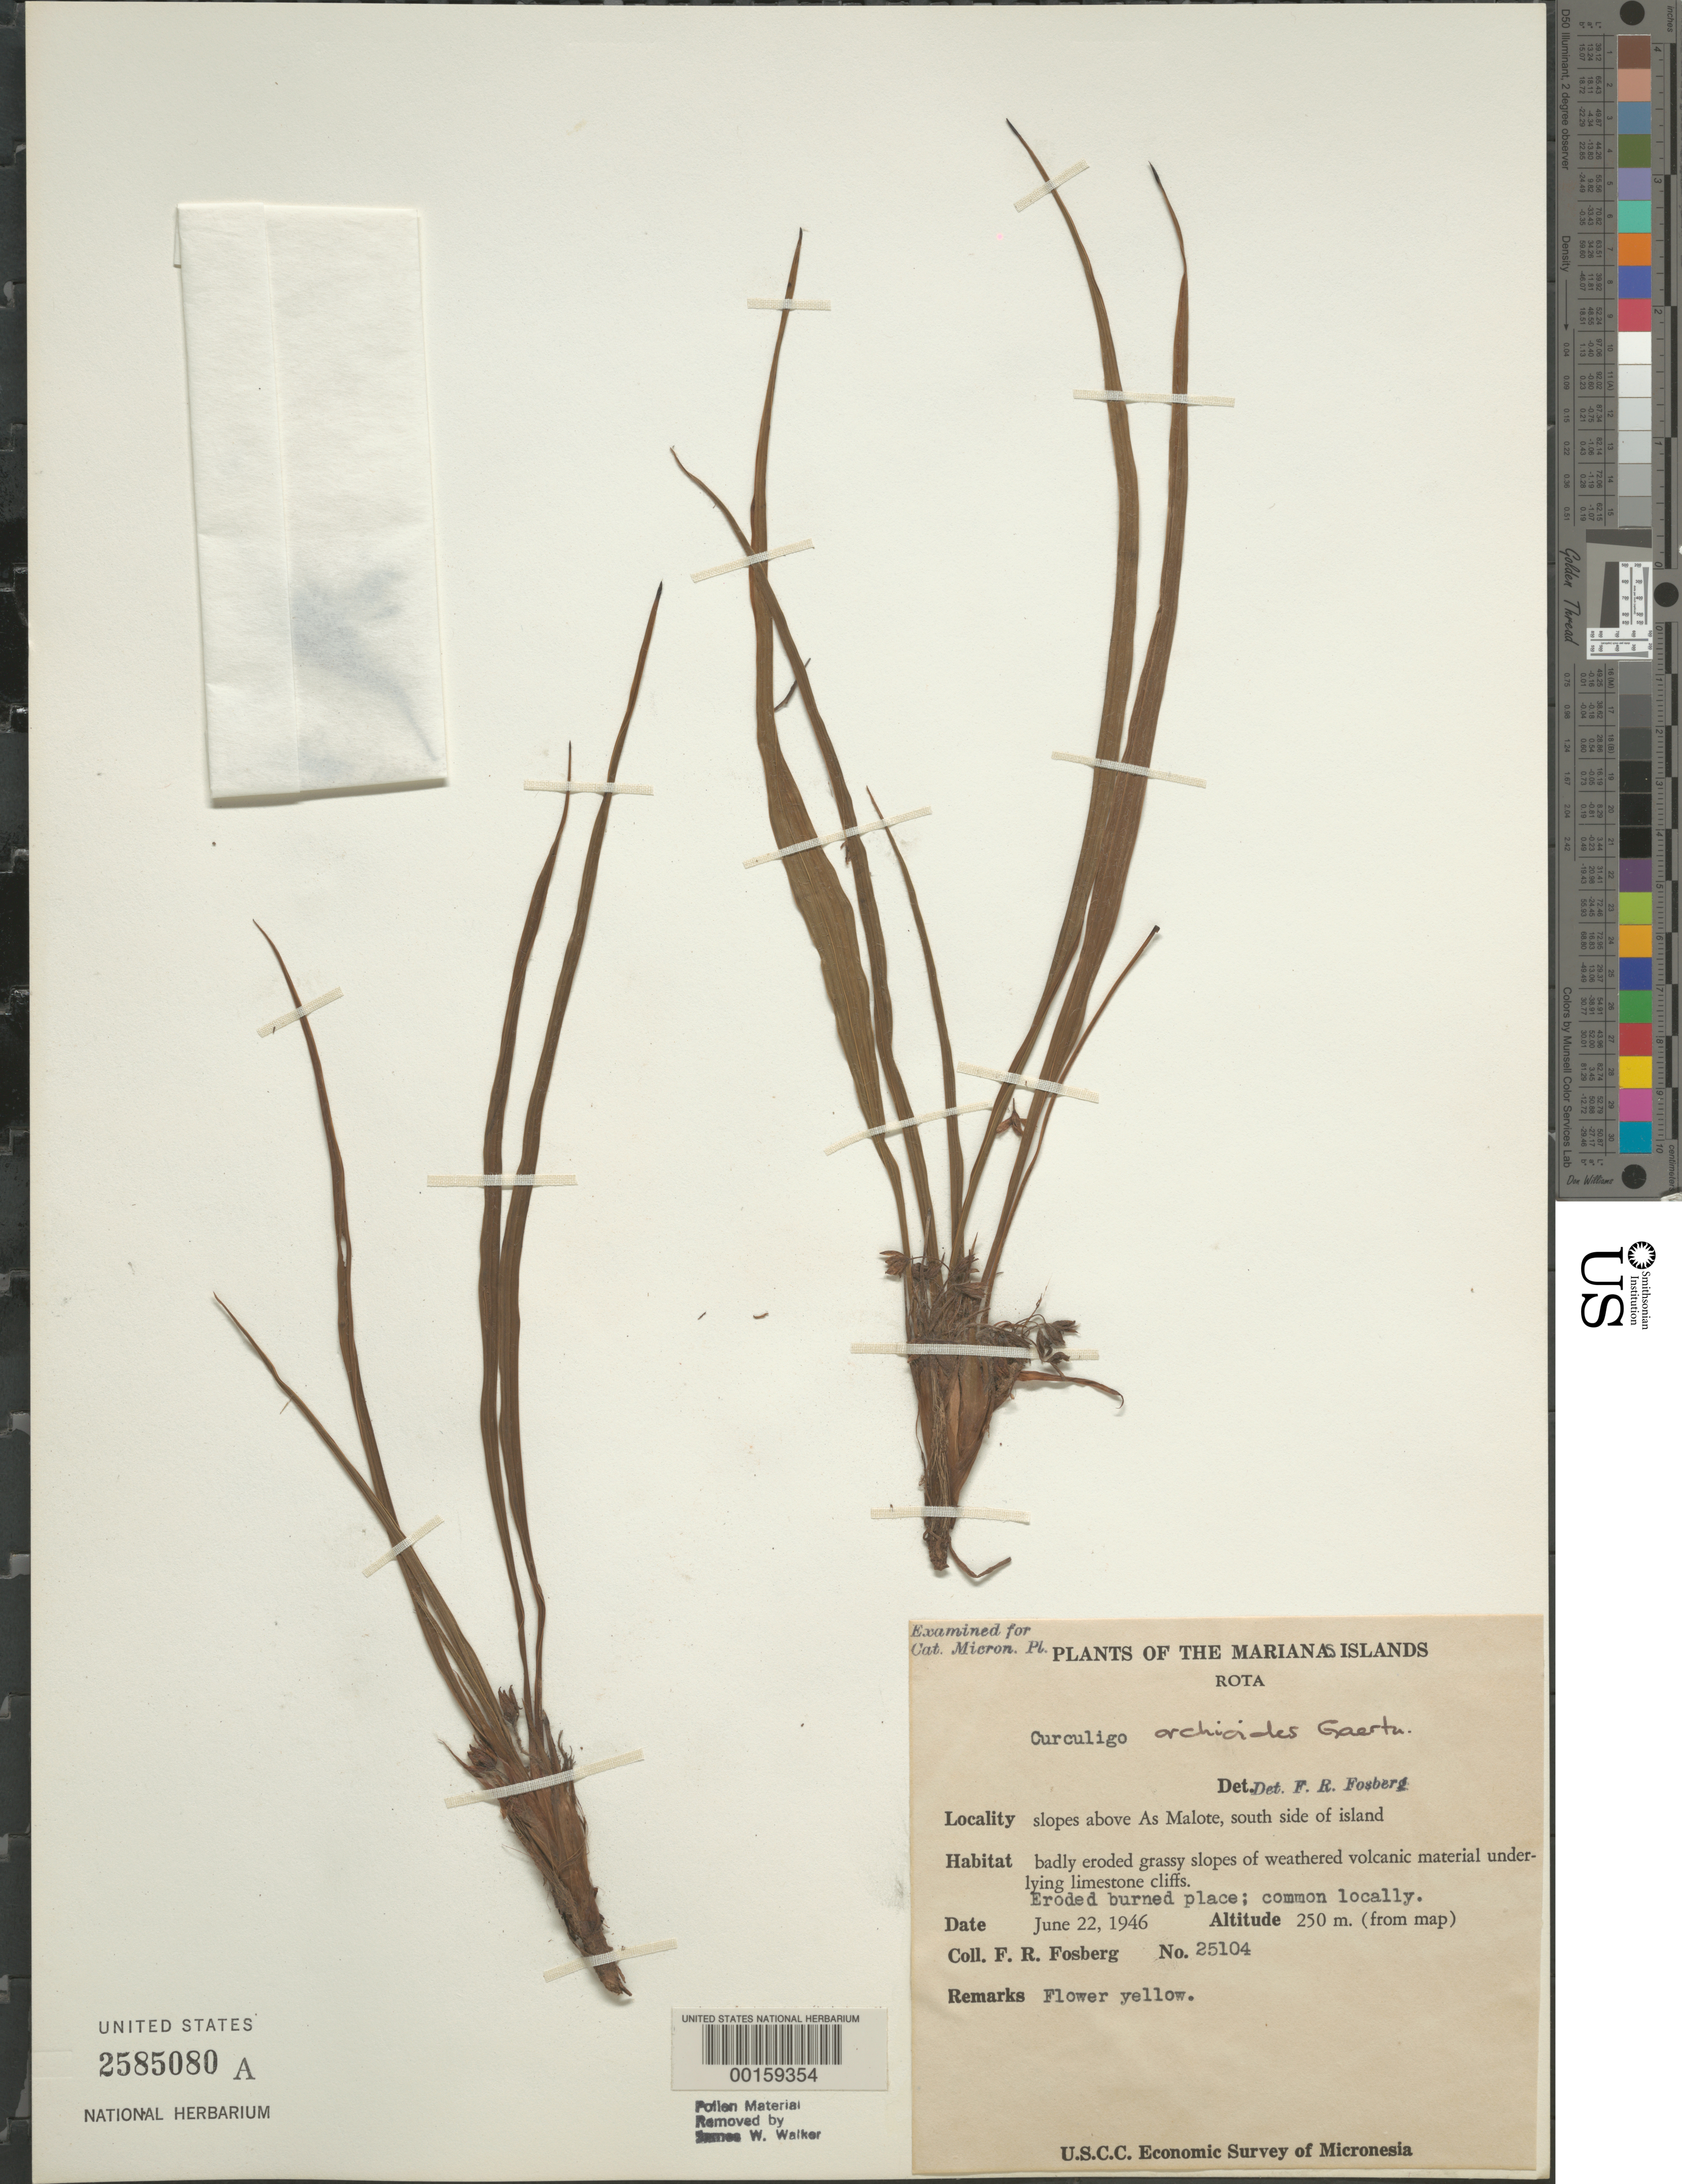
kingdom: Plantae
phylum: Tracheophyta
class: Liliopsida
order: Asparagales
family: Hypoxidaceae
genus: Curculigo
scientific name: Curculigo orchioides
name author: Gaertn.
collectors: F. R. Fosberg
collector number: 25104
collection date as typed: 22 Jun 1946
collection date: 1946-06-22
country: Northern Mariana Islands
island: Rota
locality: Slopes above as malote, s side of island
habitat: Eroded burned place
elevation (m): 250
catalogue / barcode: US 2585080A